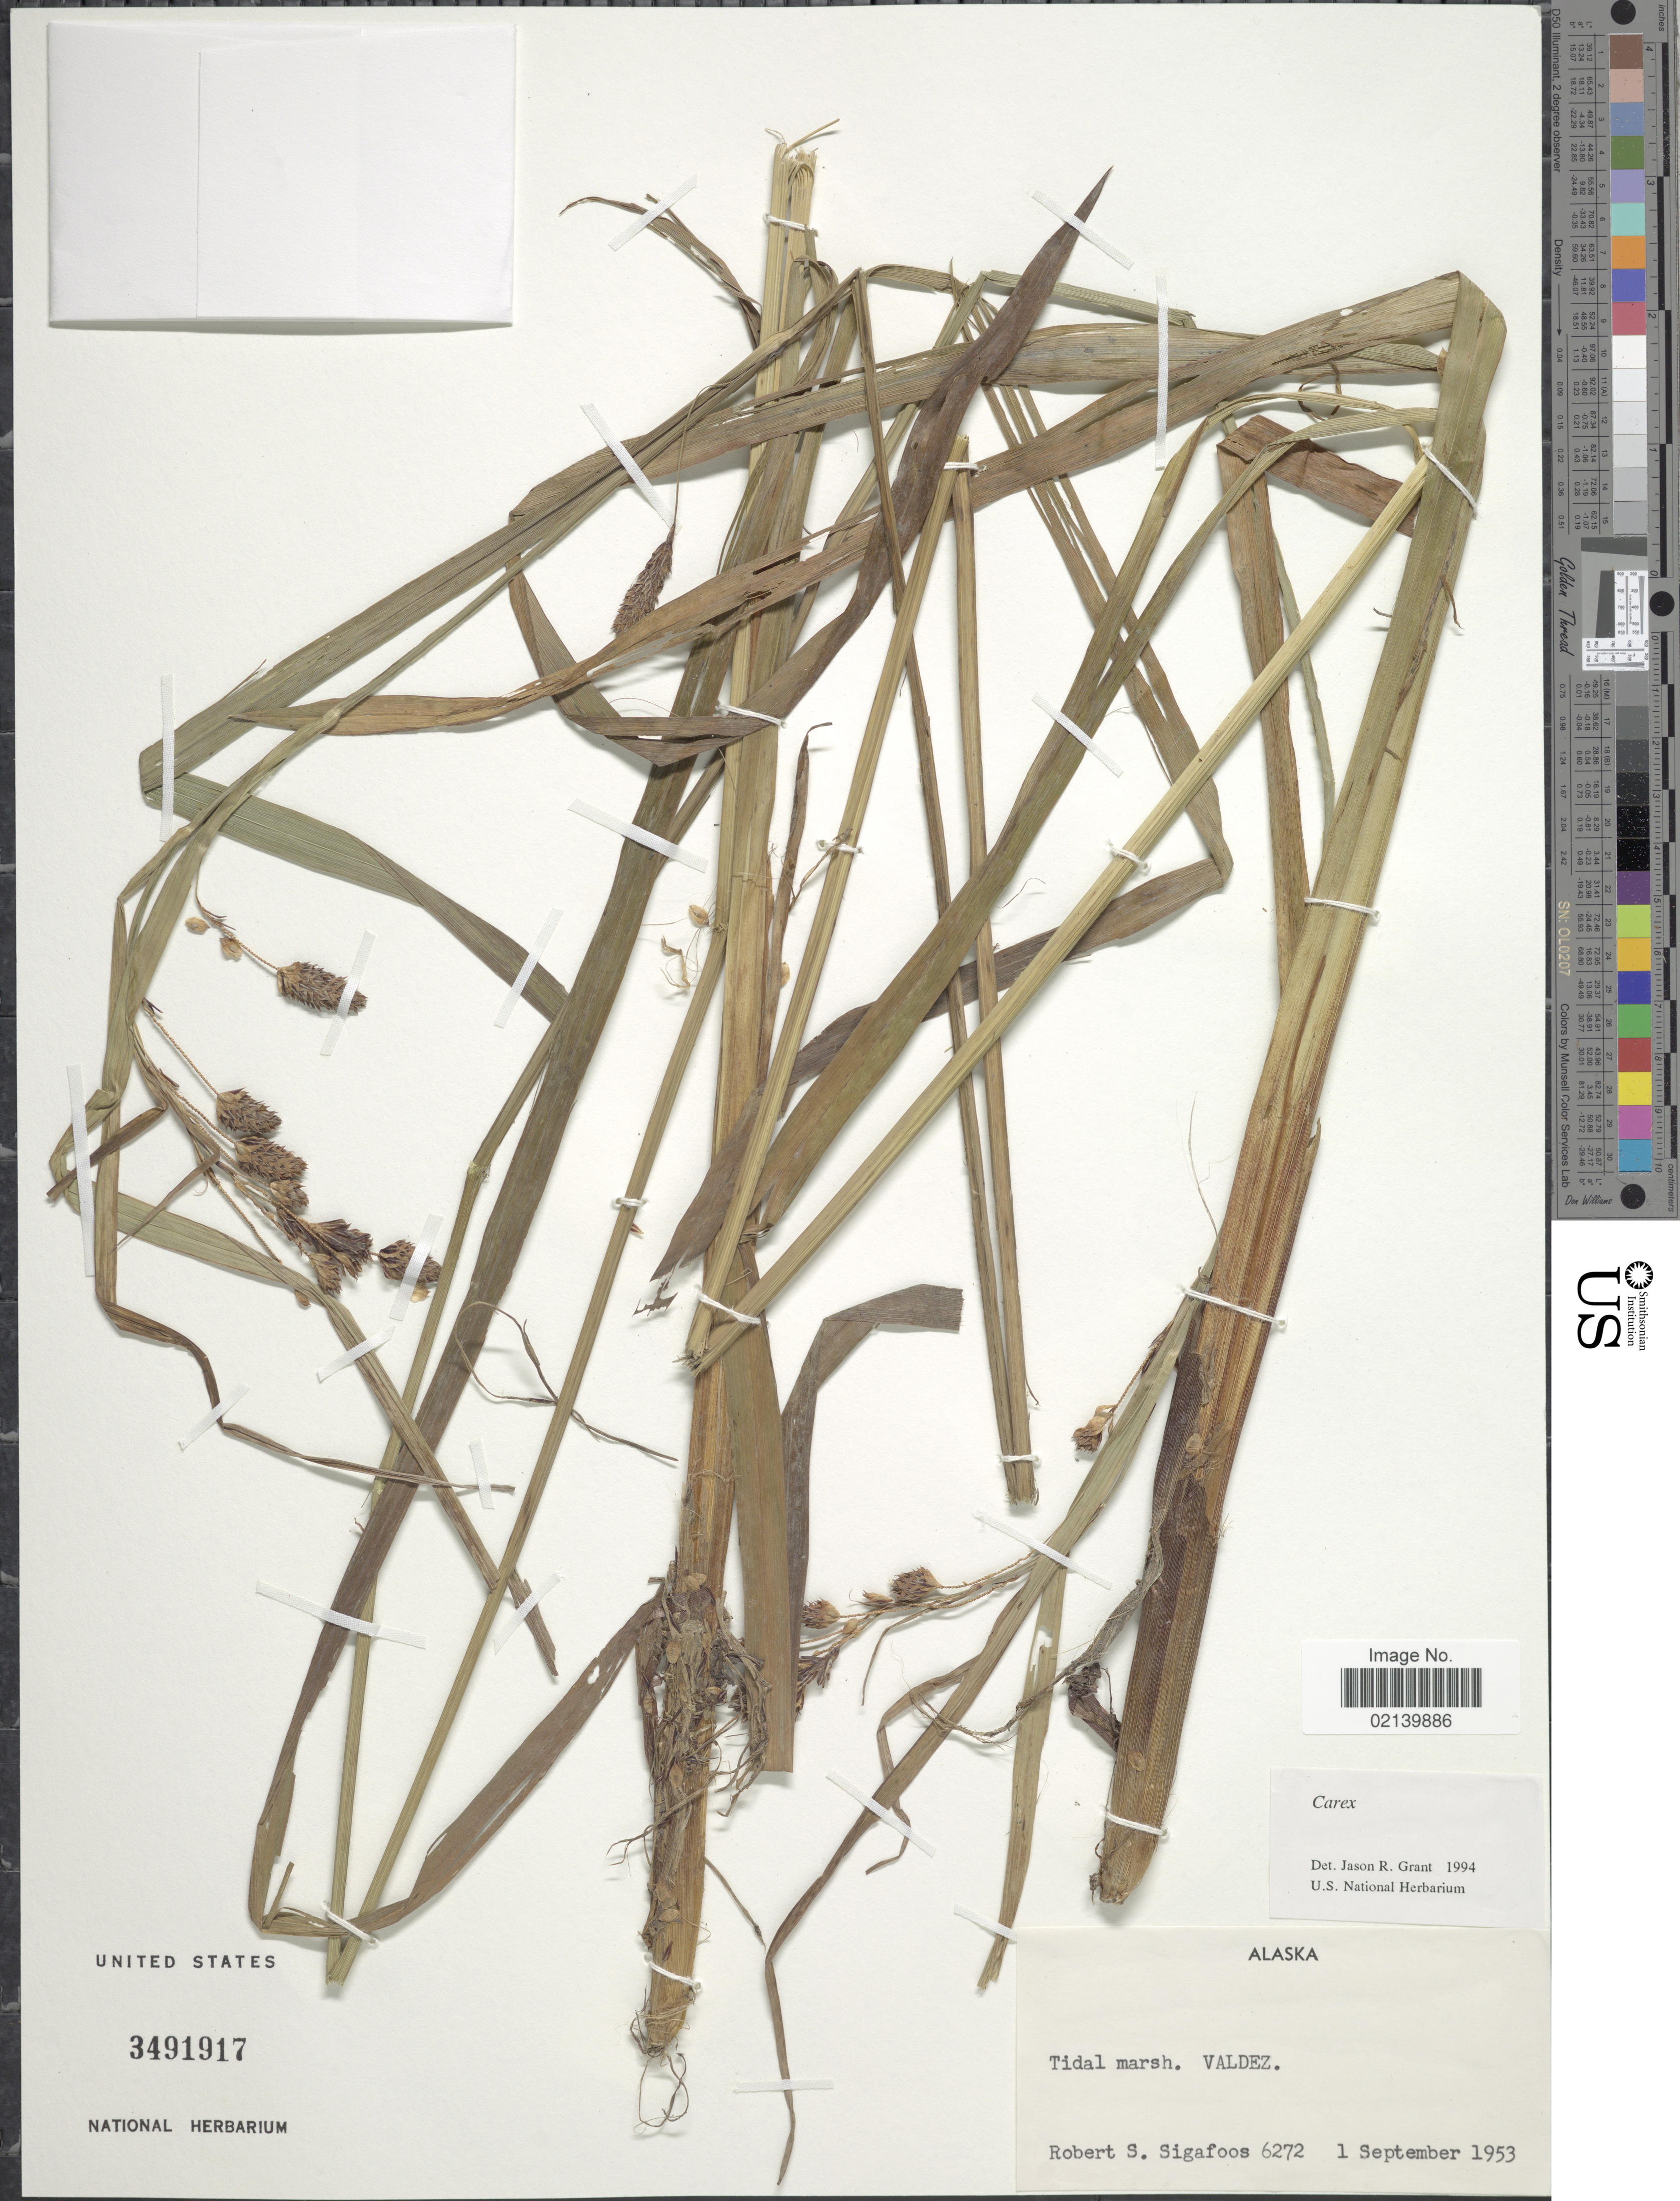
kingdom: Plantae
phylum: Tracheophyta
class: Liliopsida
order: Poales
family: Cyperaceae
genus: Carex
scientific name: Carex sp.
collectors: R. Sigafoos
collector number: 6272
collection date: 1953-09-01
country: United States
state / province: Alaska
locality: Tidal marsh . Valdez.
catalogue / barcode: US 3491917